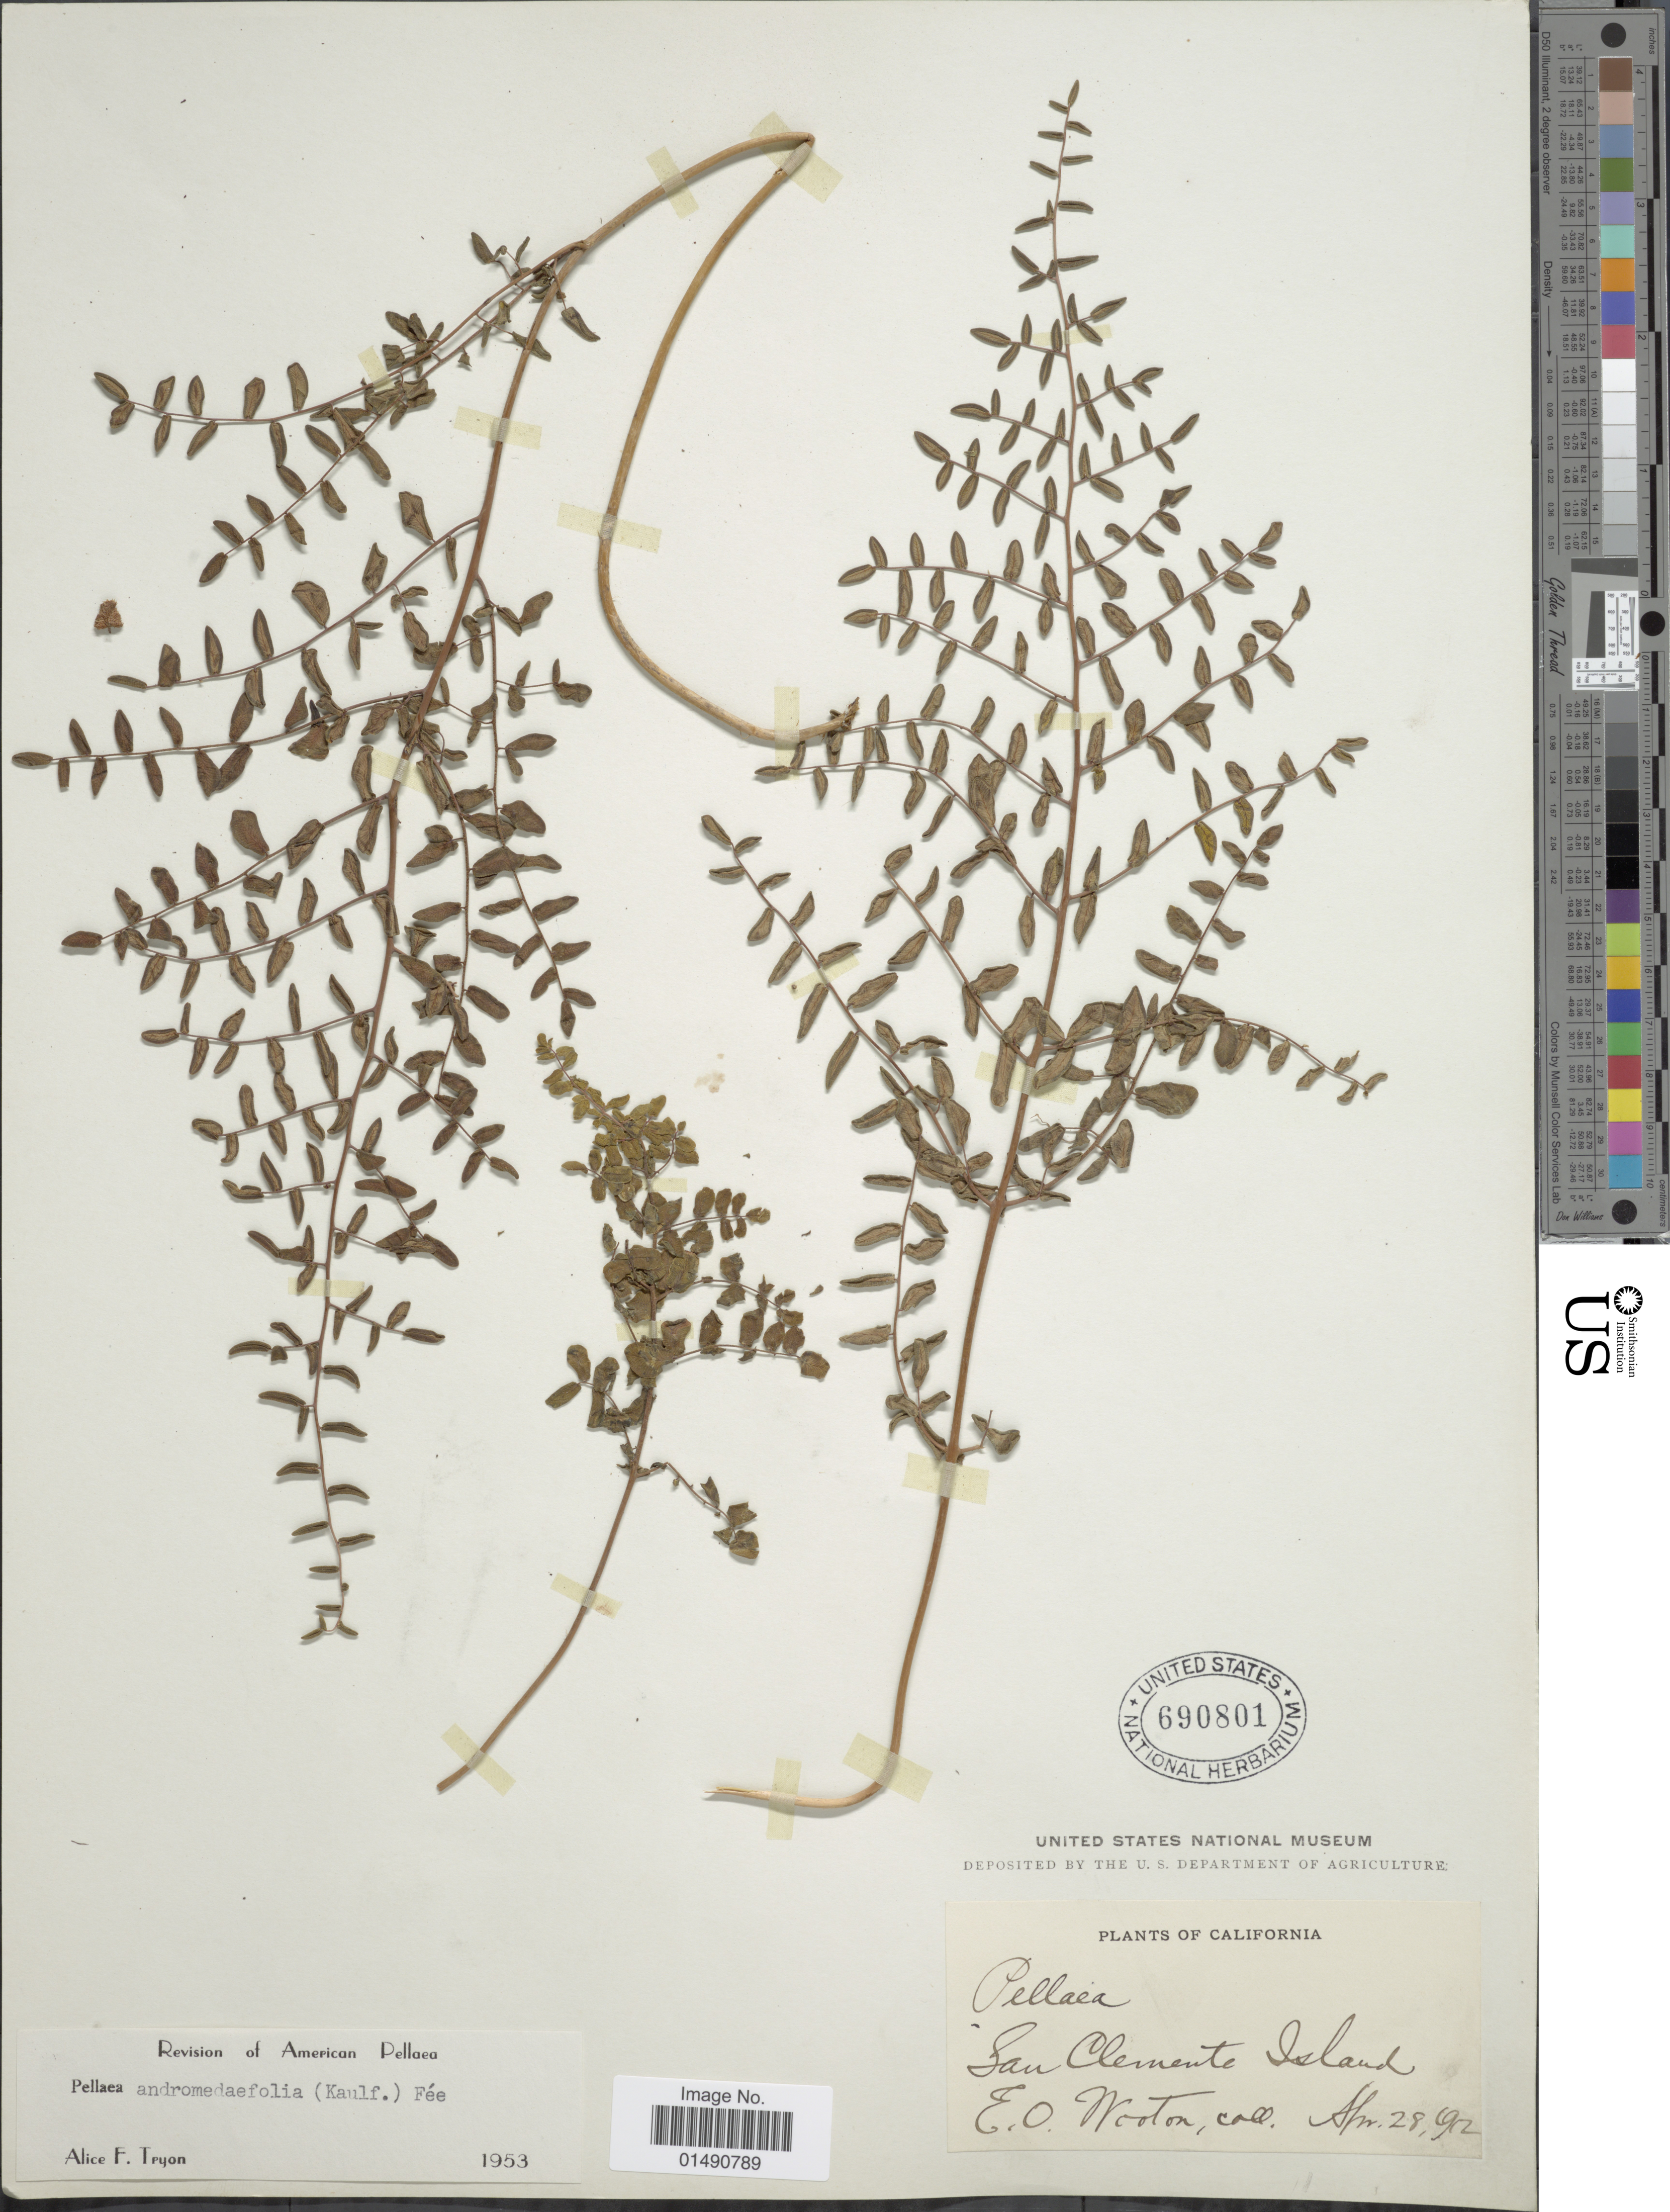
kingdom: Plantae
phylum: Tracheophyta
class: Polypodiopsida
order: Polypodiales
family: Pteridaceae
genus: Pellaea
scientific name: Pellaea andromedifolia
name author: (Kaulf.) Fée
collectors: E. O. Wooton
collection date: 1912-04-28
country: United States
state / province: California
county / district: Los Angeles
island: San Clemente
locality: San Clemente Island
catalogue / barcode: US 690801